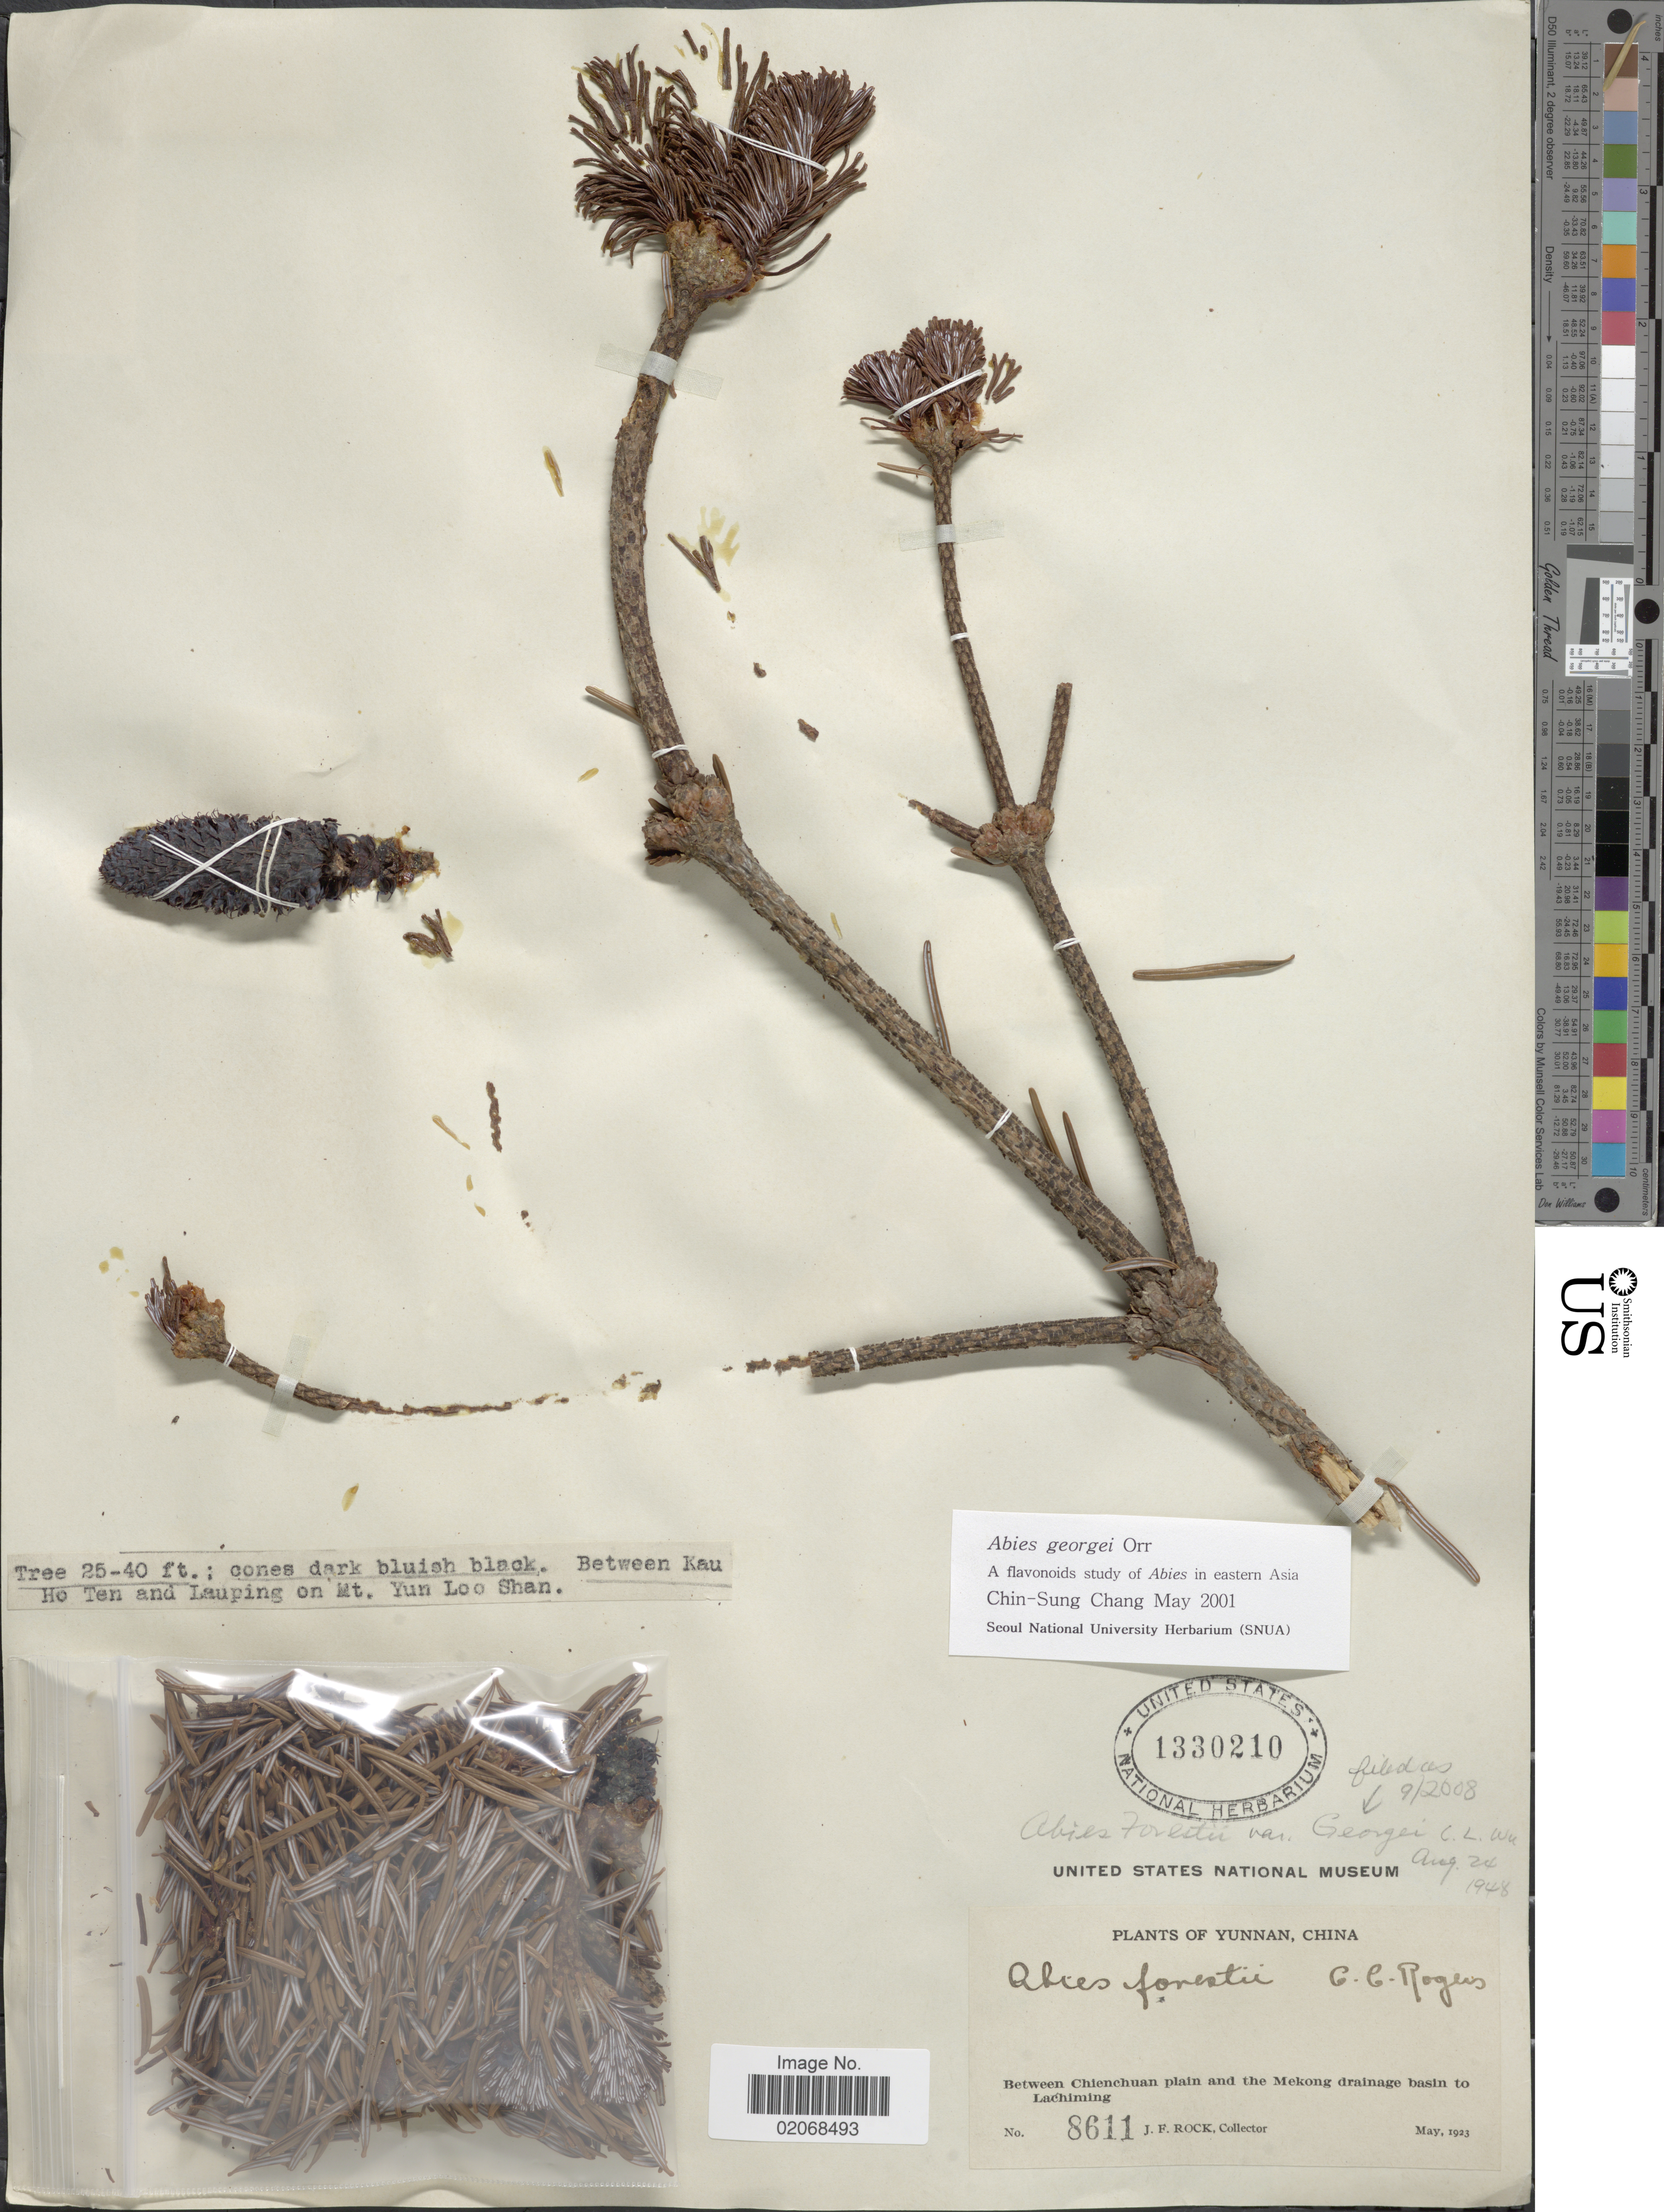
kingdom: Plantae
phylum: Tracheophyta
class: Pinopsida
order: Pinales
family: Pinaceae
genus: Abies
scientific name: Abies forrestii var. georgei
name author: (Orr) Farjon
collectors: J. Rock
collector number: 8611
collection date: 1923-05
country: China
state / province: Yunnan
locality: Between Chienchuan plain and the Mekong drainage basin to Lachimingm between kau Ho Ten and Lauping on Mt. Yun Loo Shan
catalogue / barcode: US 1330210